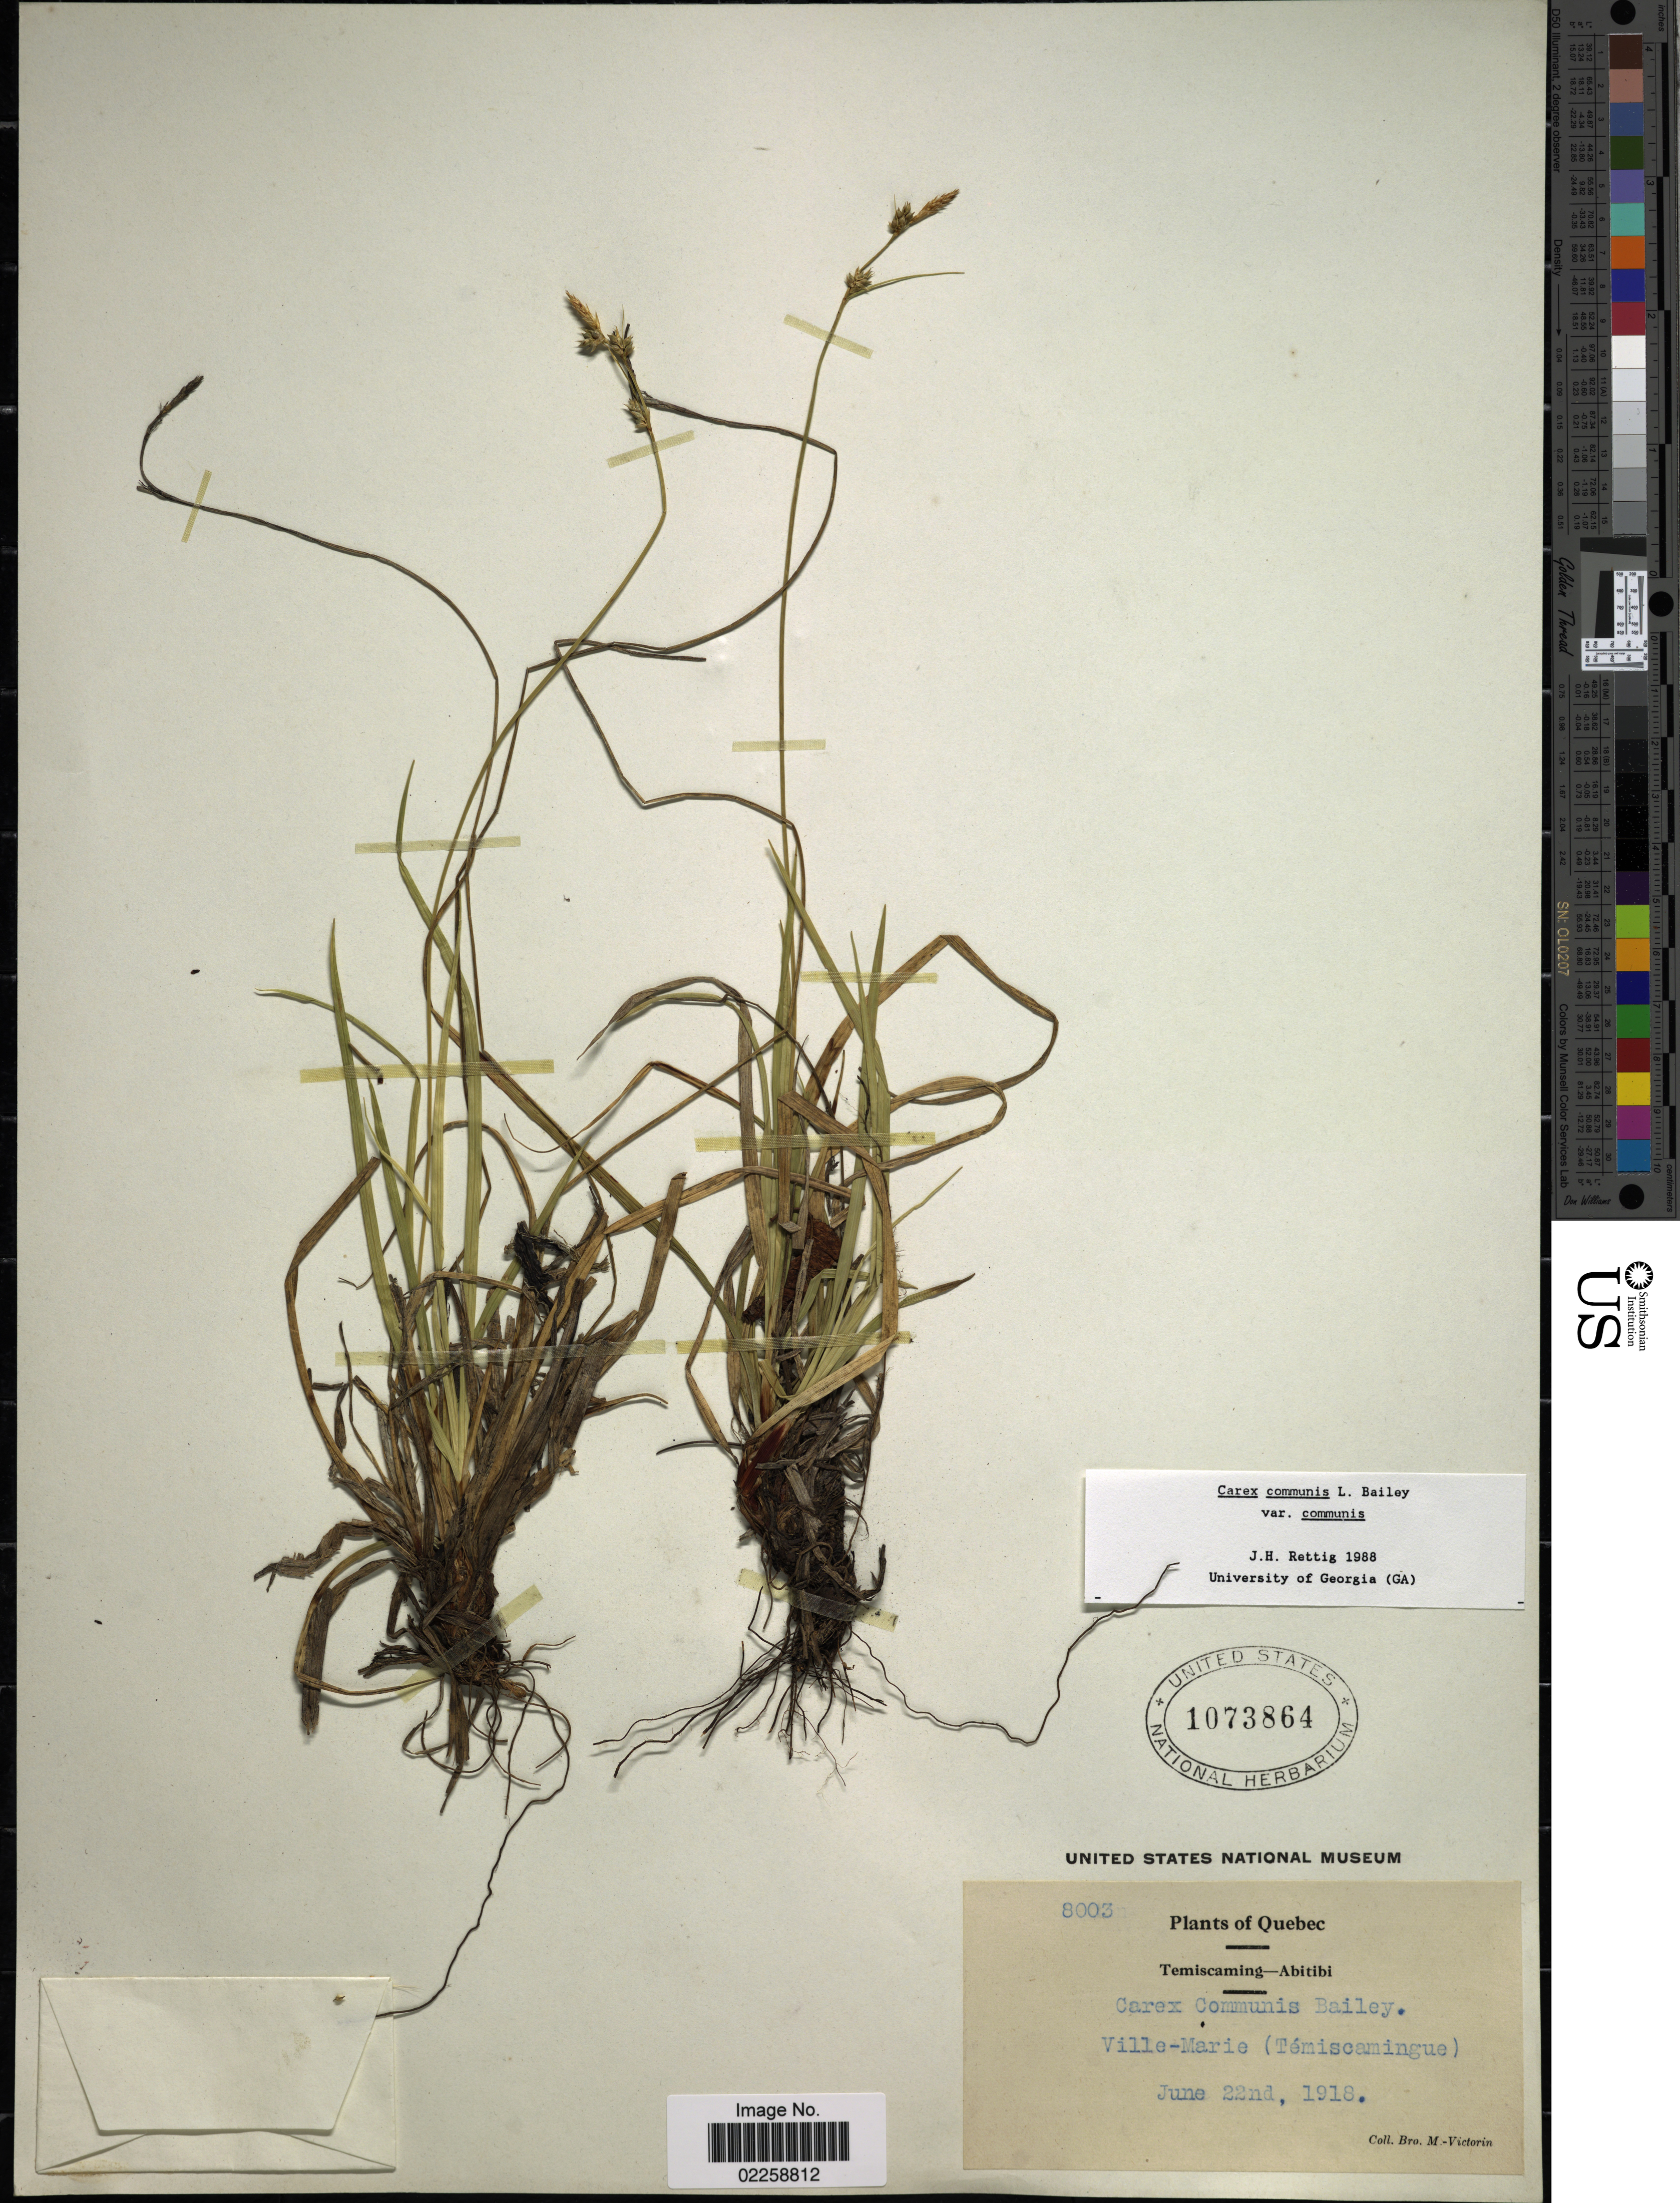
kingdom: Plantae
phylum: Tracheophyta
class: Liliopsida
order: Poales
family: Cyperaceae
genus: Carex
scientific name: Carex communis var. communis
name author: L.H. Bailey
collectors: Fr. Marie-Victorin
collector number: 8003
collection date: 1918-06-22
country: Canada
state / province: Quebec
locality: Ville-Marie (Temiscamingue), Temiscaming, Abitibi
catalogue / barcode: US 1073864